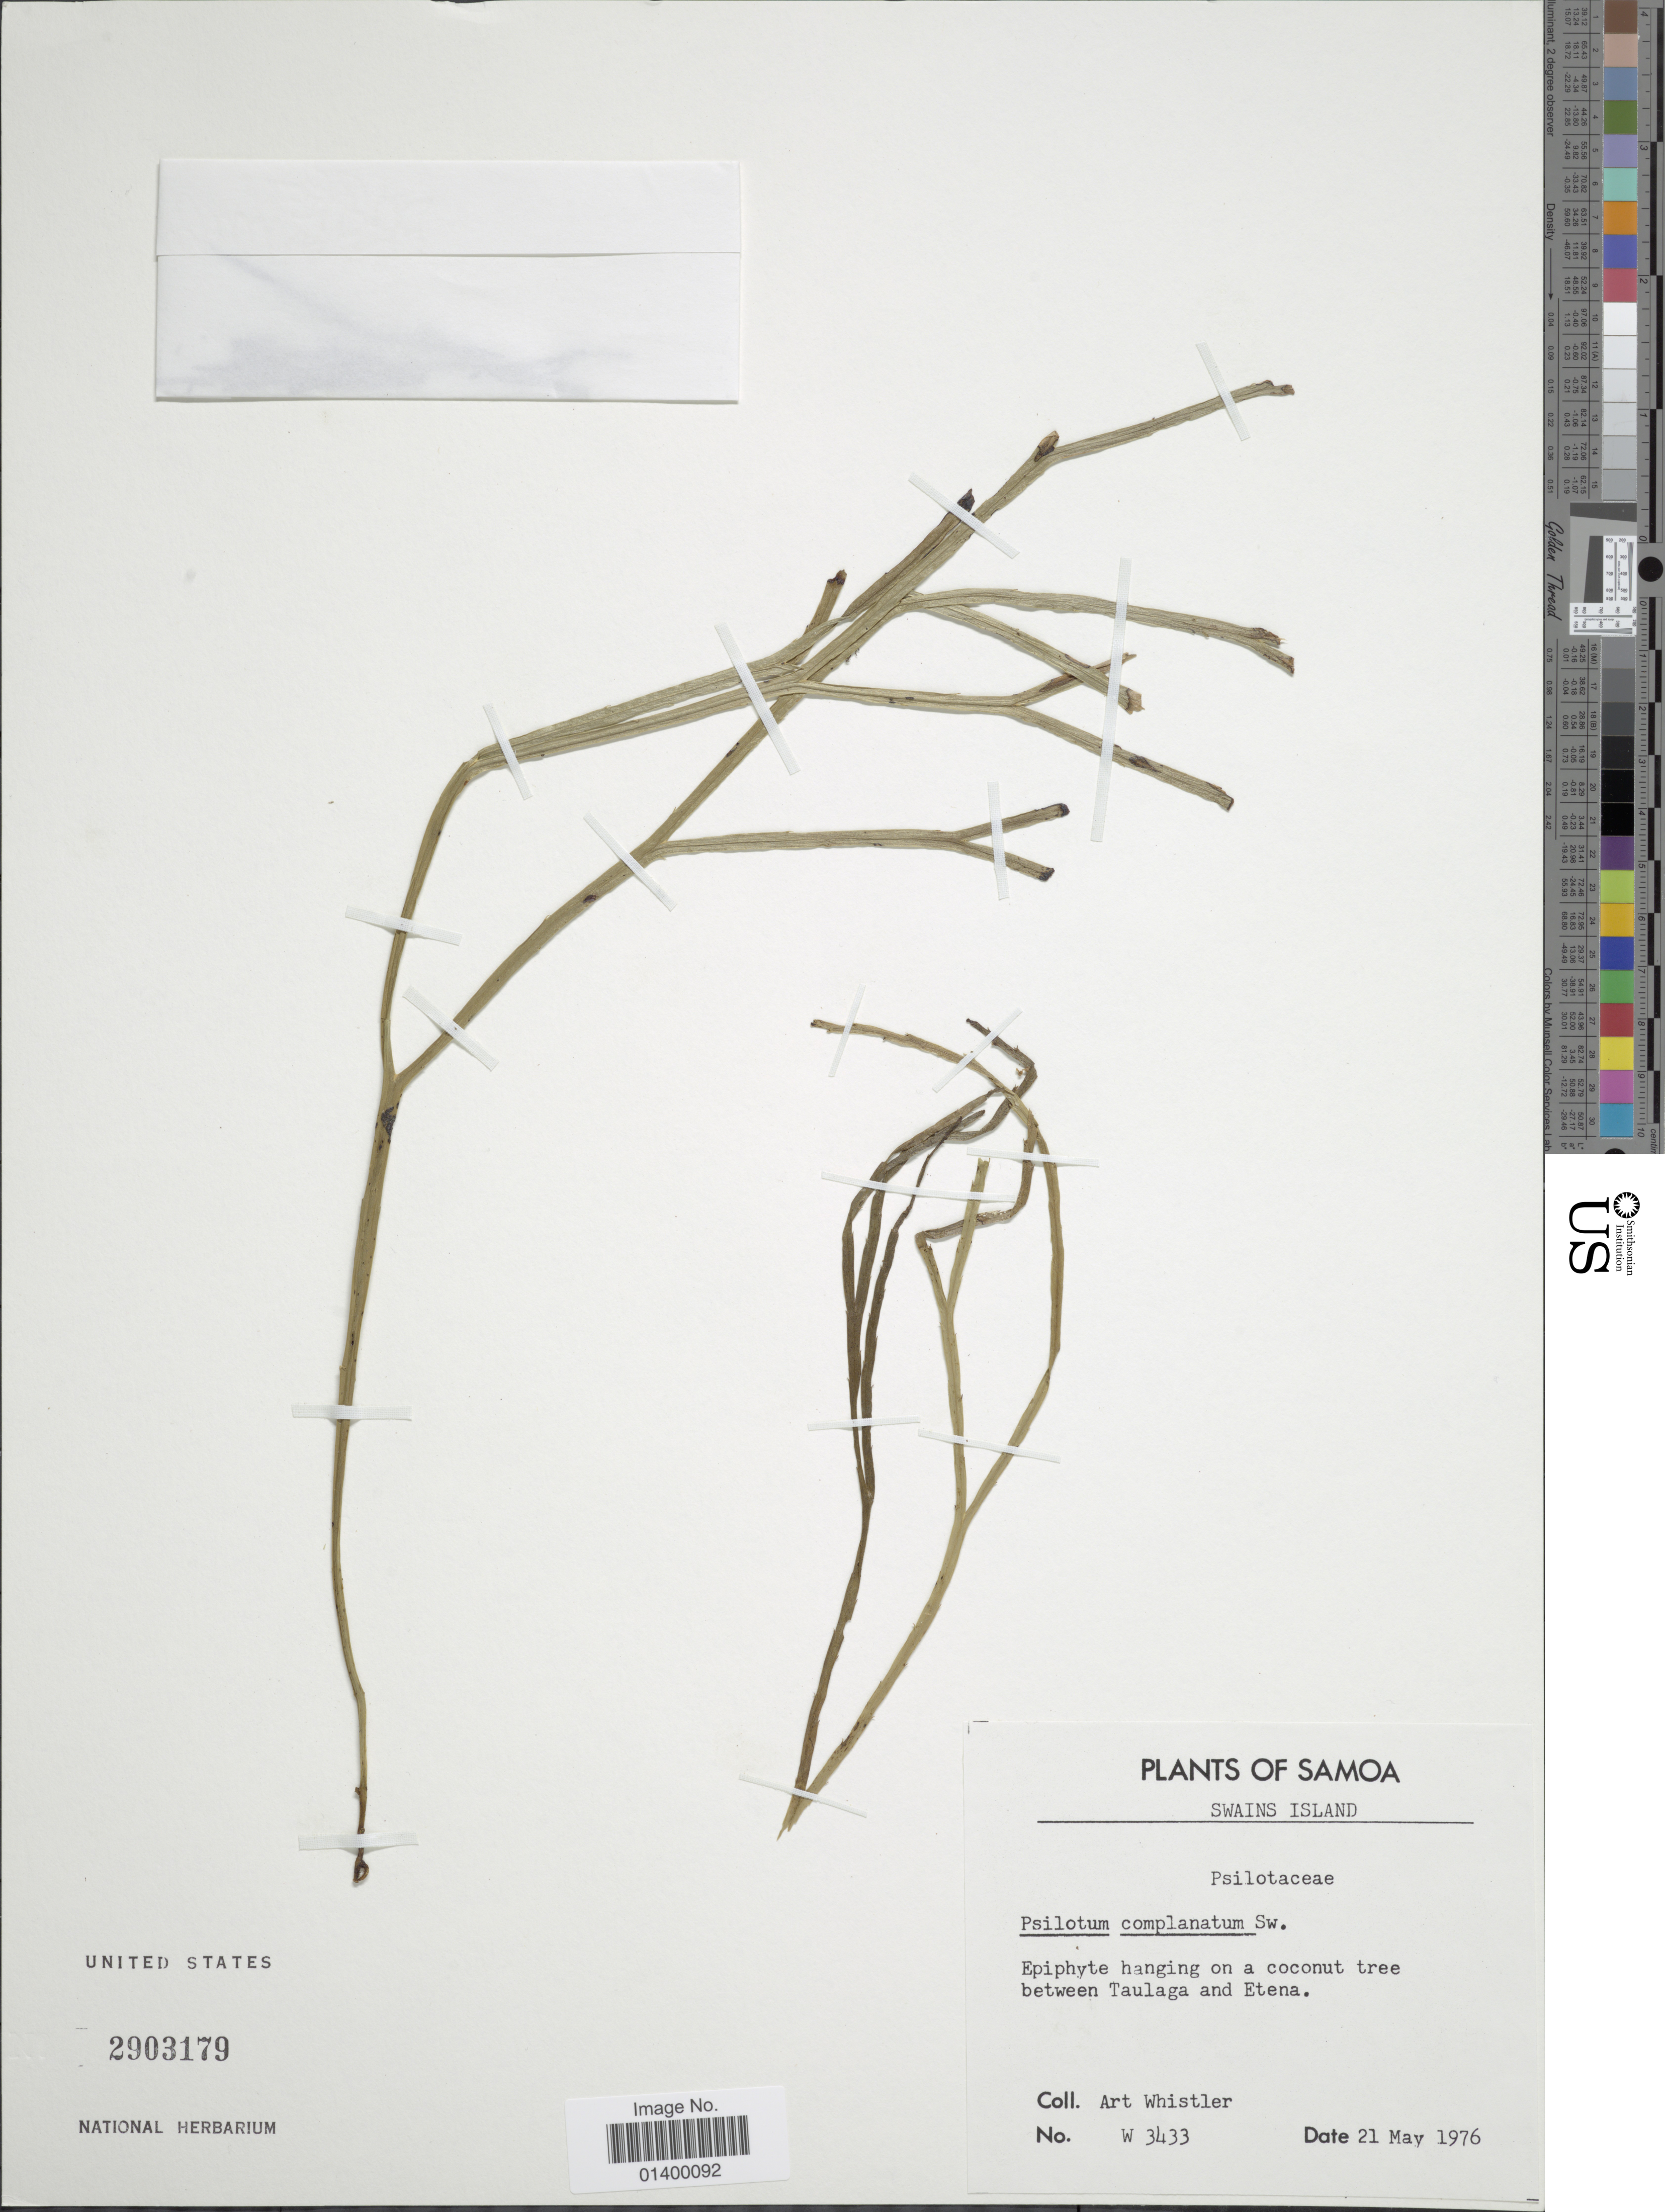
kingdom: Plantae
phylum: Tracheophyta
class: Polypodiopsida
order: Psilotales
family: Psilotaceae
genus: Psilotum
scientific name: Psilotum complanatum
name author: Sw.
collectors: A. Whistler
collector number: W 3433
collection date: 1976-05-21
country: American Samoa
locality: Swains Island, on a coconut tree between Taulaga and Etena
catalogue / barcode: US 2903179